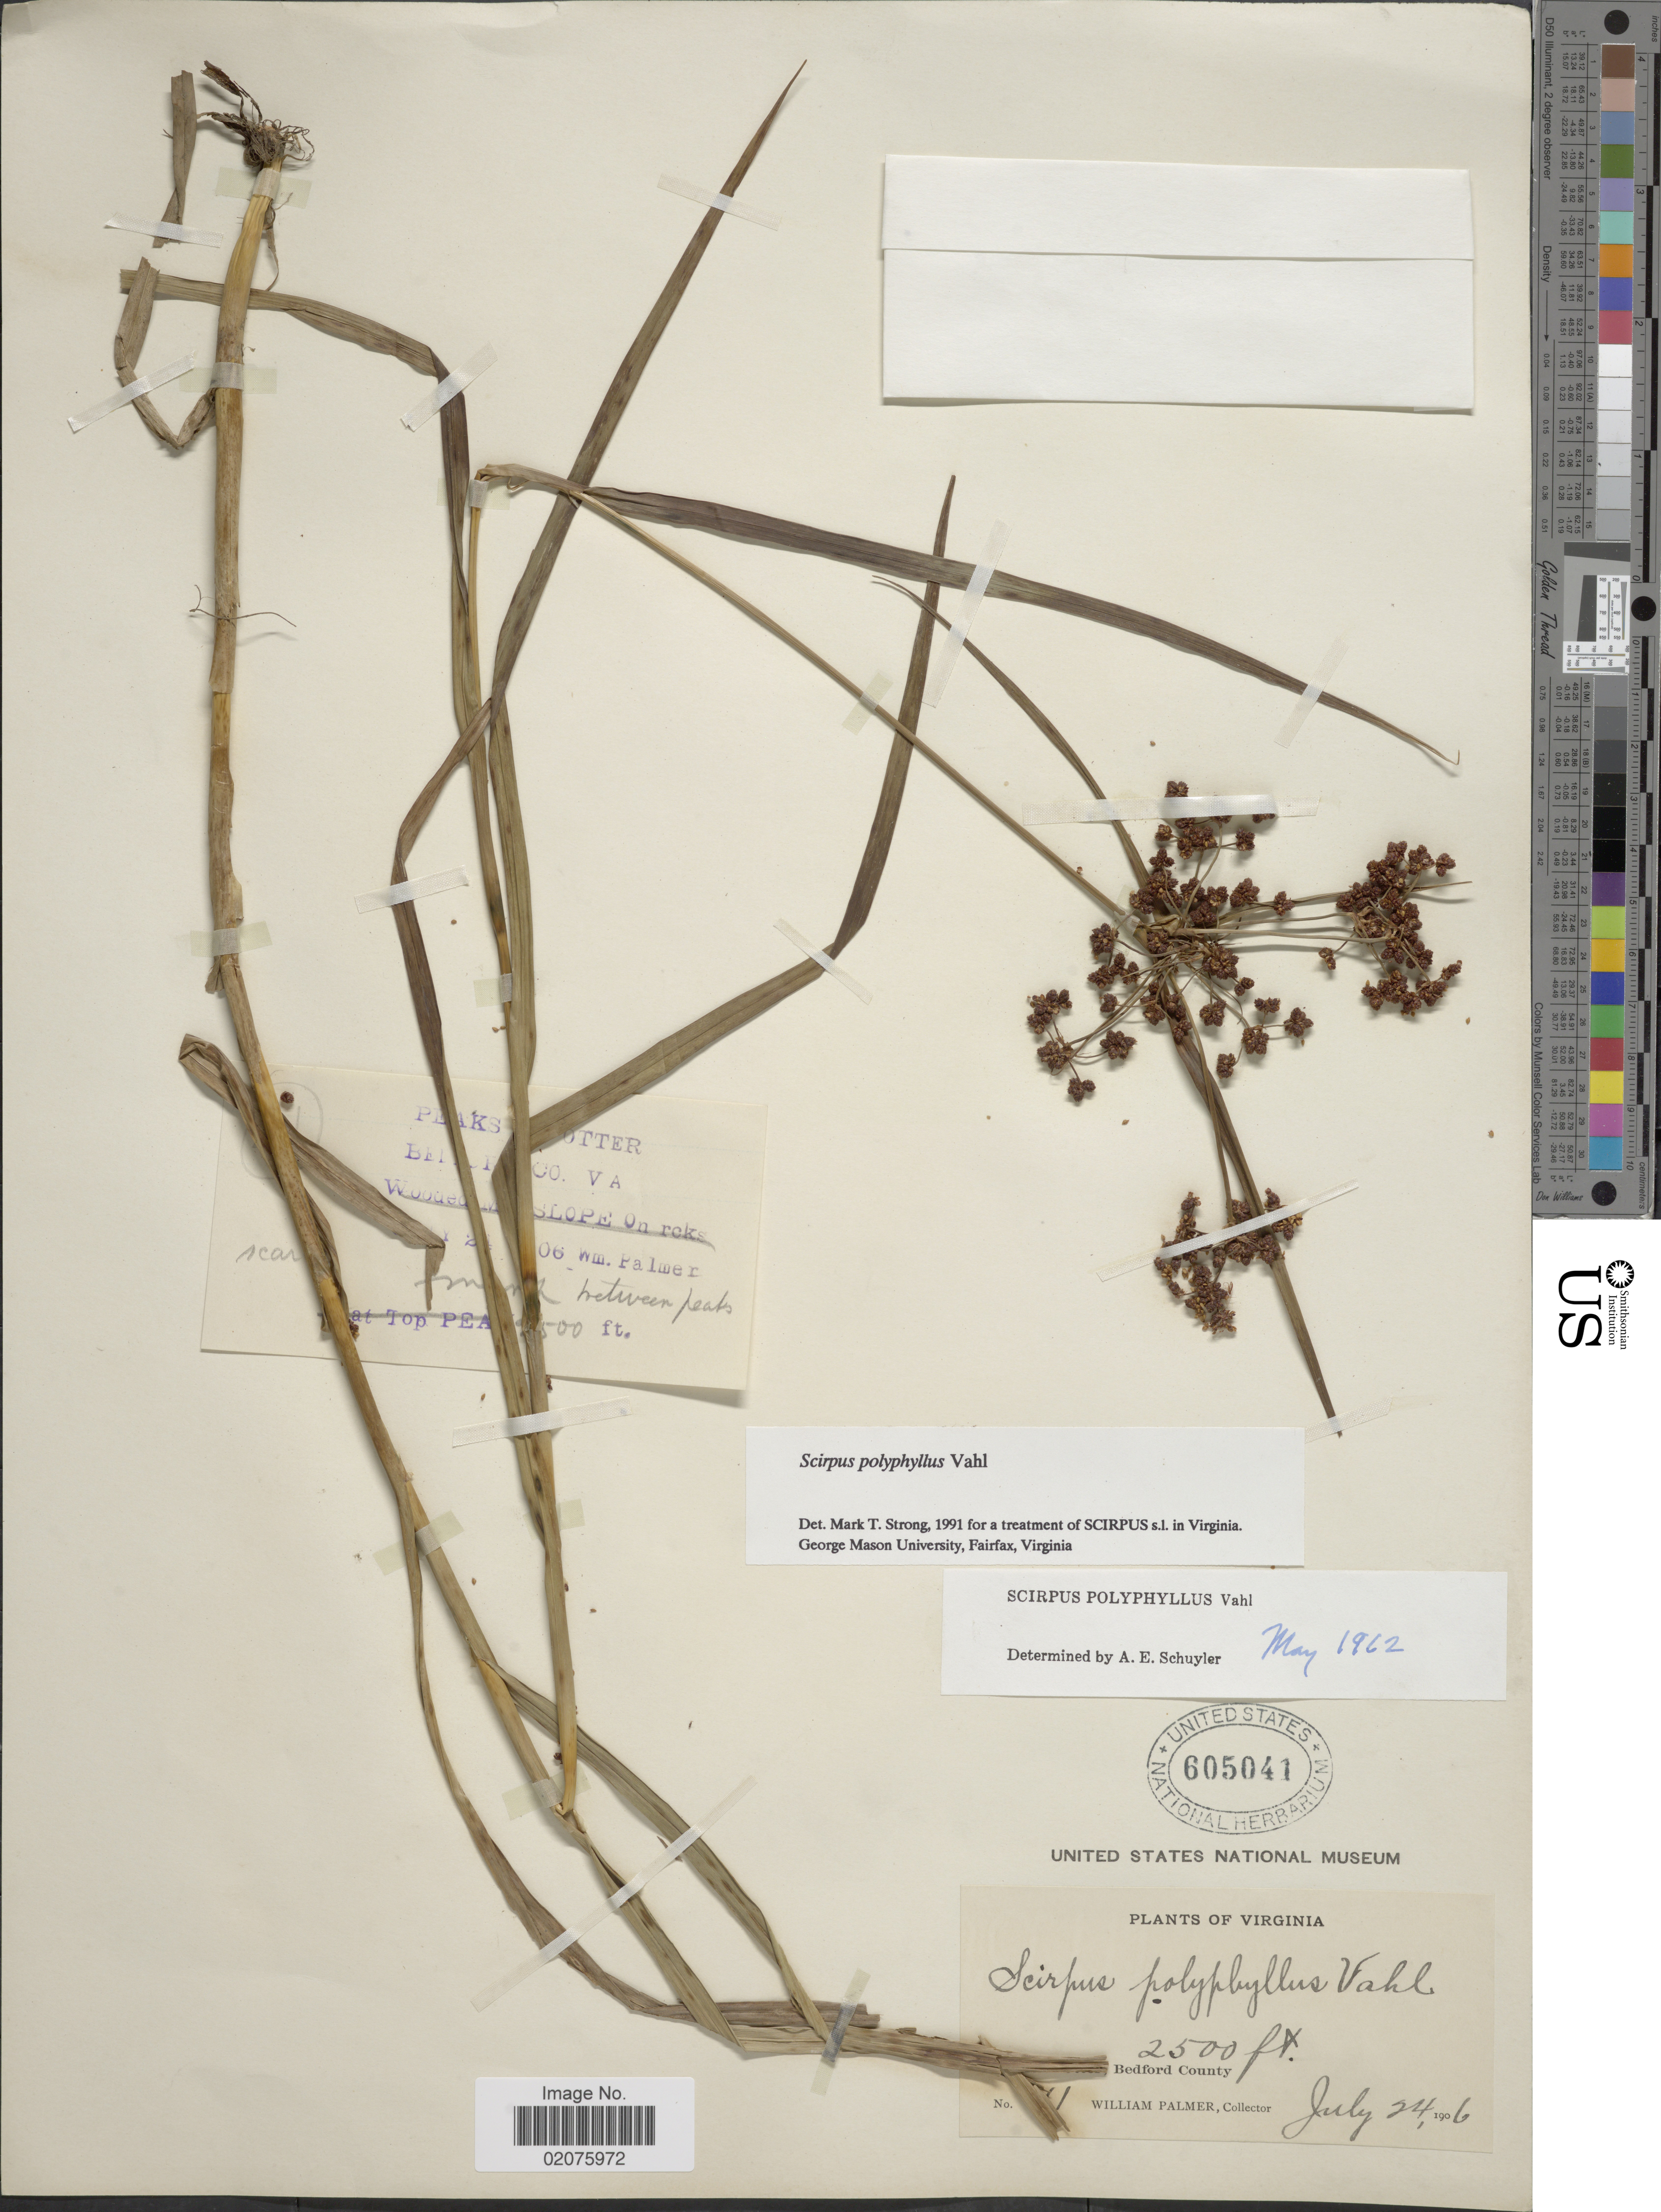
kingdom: Plantae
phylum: Tracheophyta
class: Liliopsida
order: Poales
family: Cyperaceae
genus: Scirpus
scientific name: Scirpus polyphyllus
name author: Vahl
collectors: W. Palmer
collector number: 11*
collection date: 1906-07-24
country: United States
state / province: Virginia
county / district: Bedford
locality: Bedford County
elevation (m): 762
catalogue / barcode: US 605041